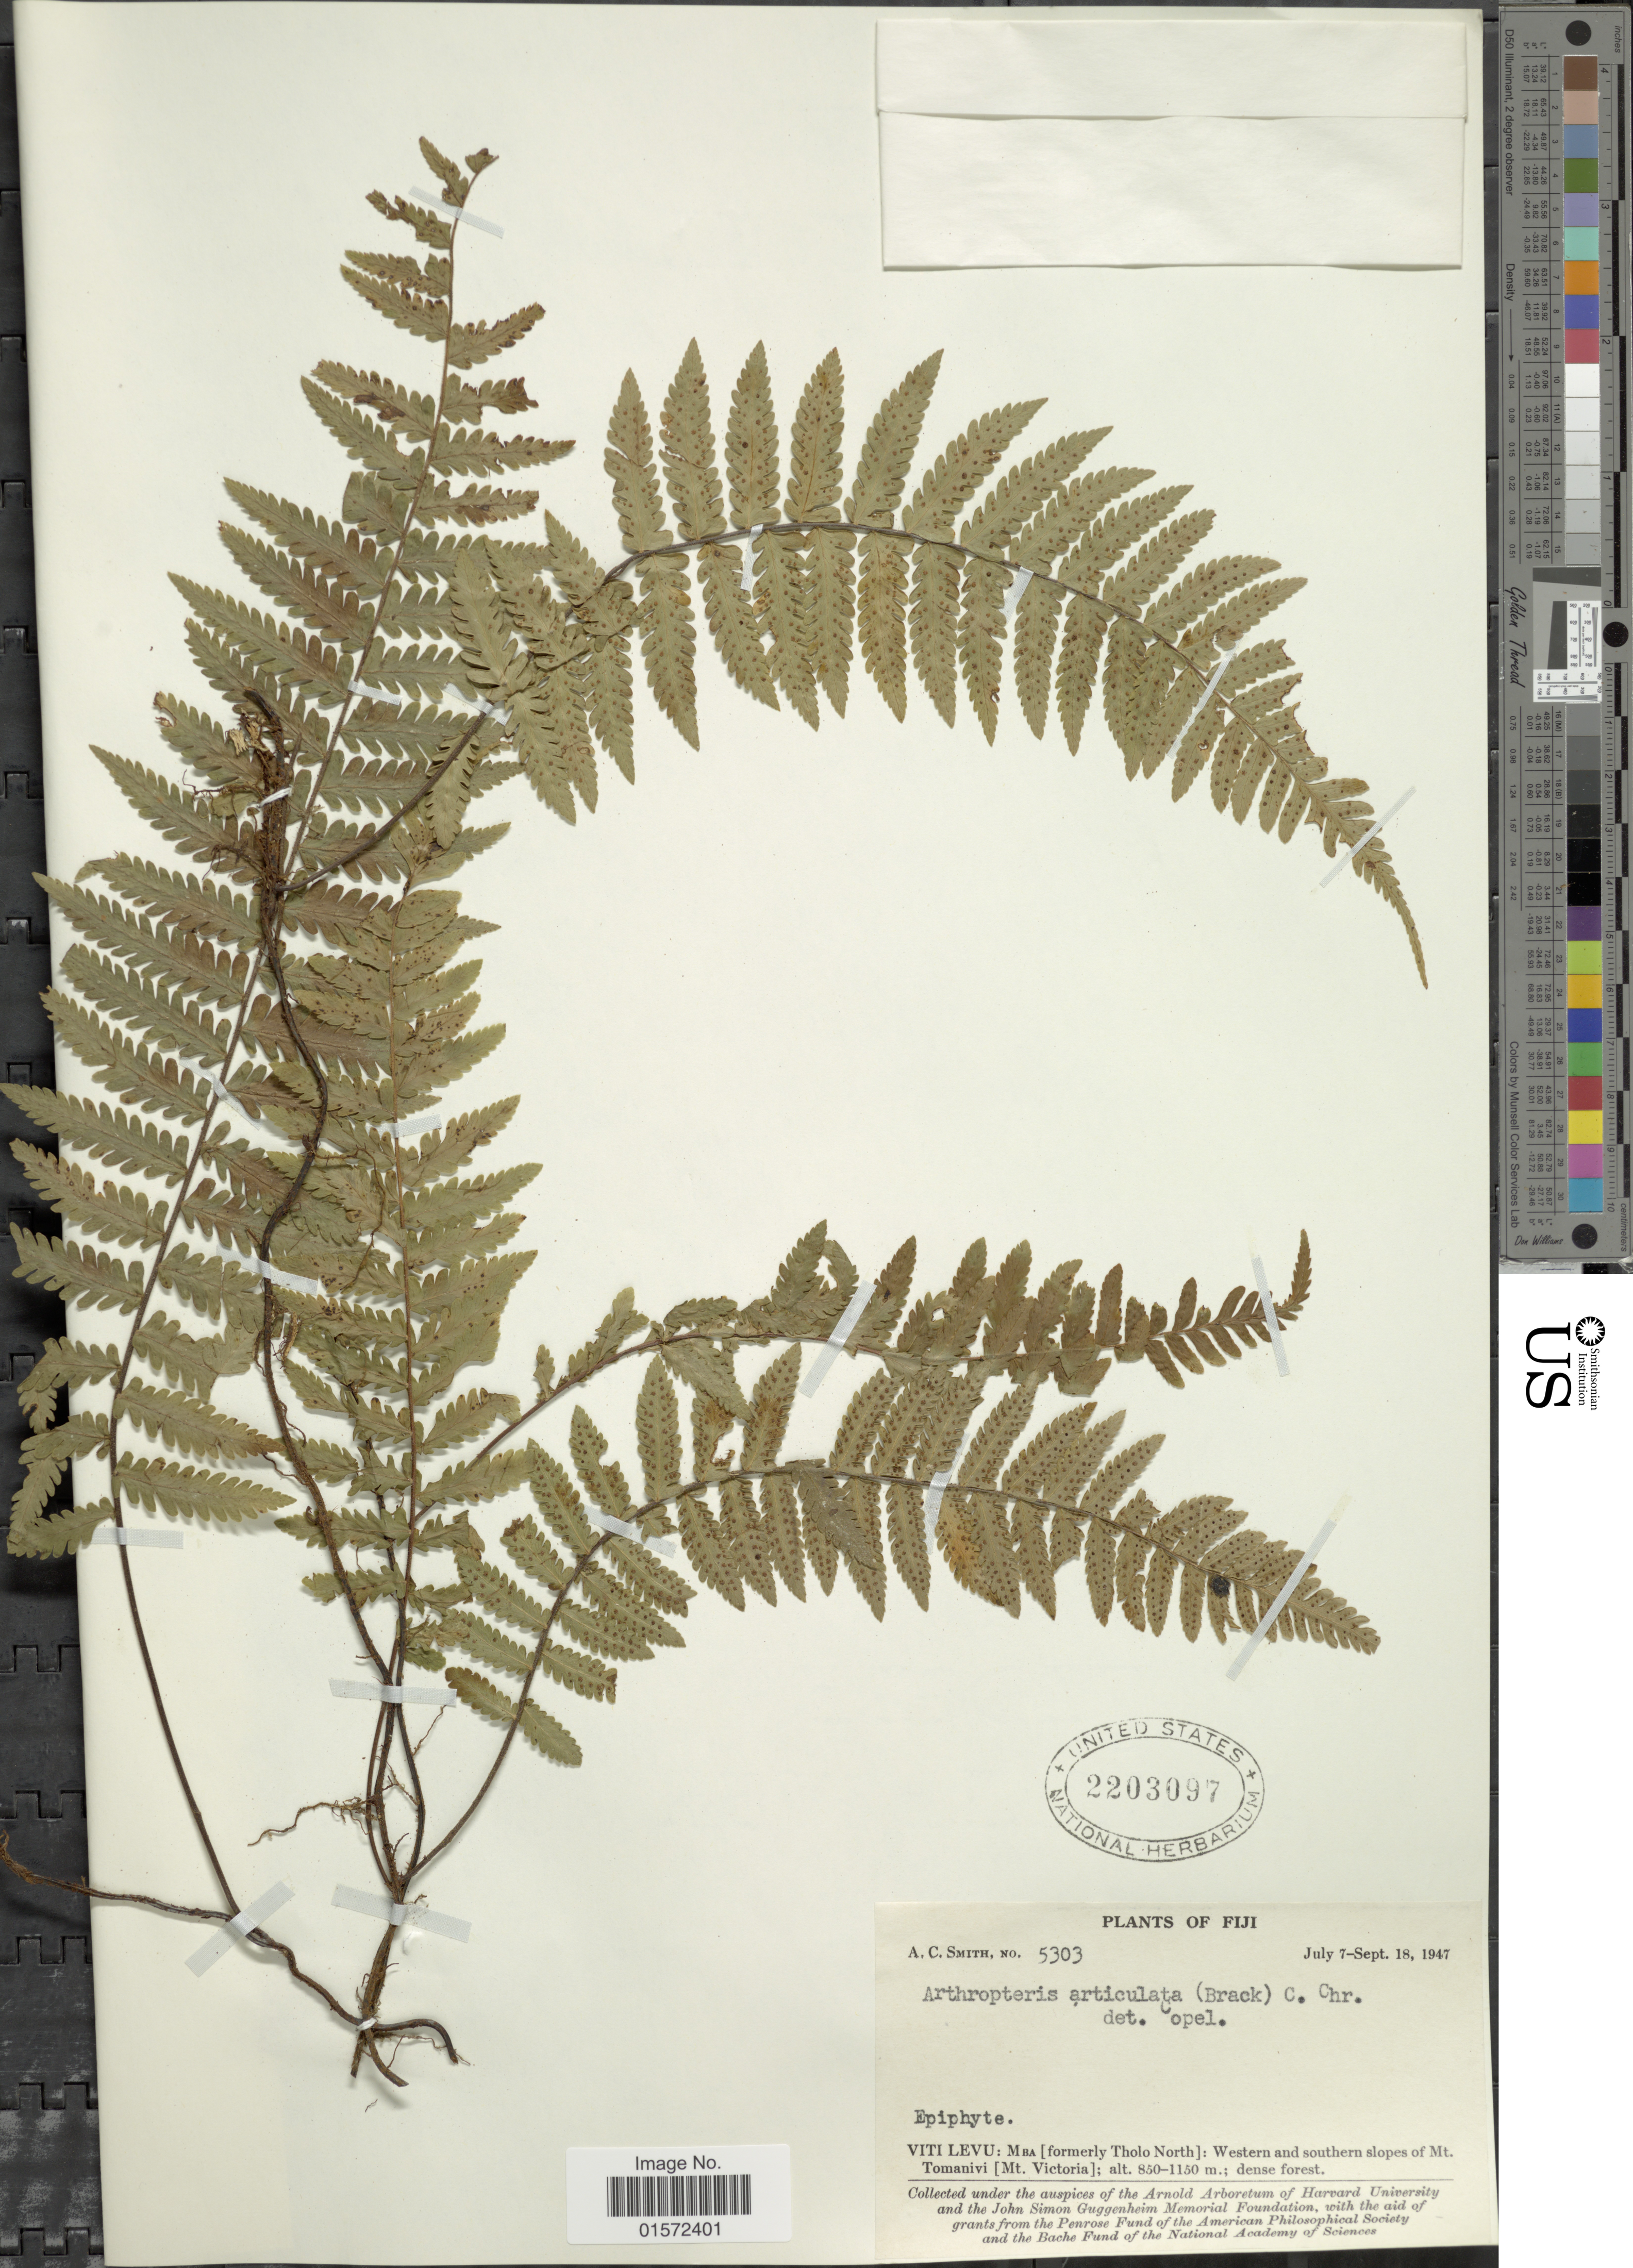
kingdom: Plantae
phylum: Tracheophyta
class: Polypodiopsida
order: Polypodiales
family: Tectariaceae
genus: Arthropteris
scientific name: Arthropteris articulata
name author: (Brack.) C. Chr.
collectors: A. C. Smith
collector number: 5303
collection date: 1947-07-07/1947-09-18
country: Fiji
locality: Viti Levu: Mba [formelrly Tholo North]: western and Southern slopes of Mt. Tomanivi [Mt. Vicotiria]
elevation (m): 850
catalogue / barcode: US 2203097